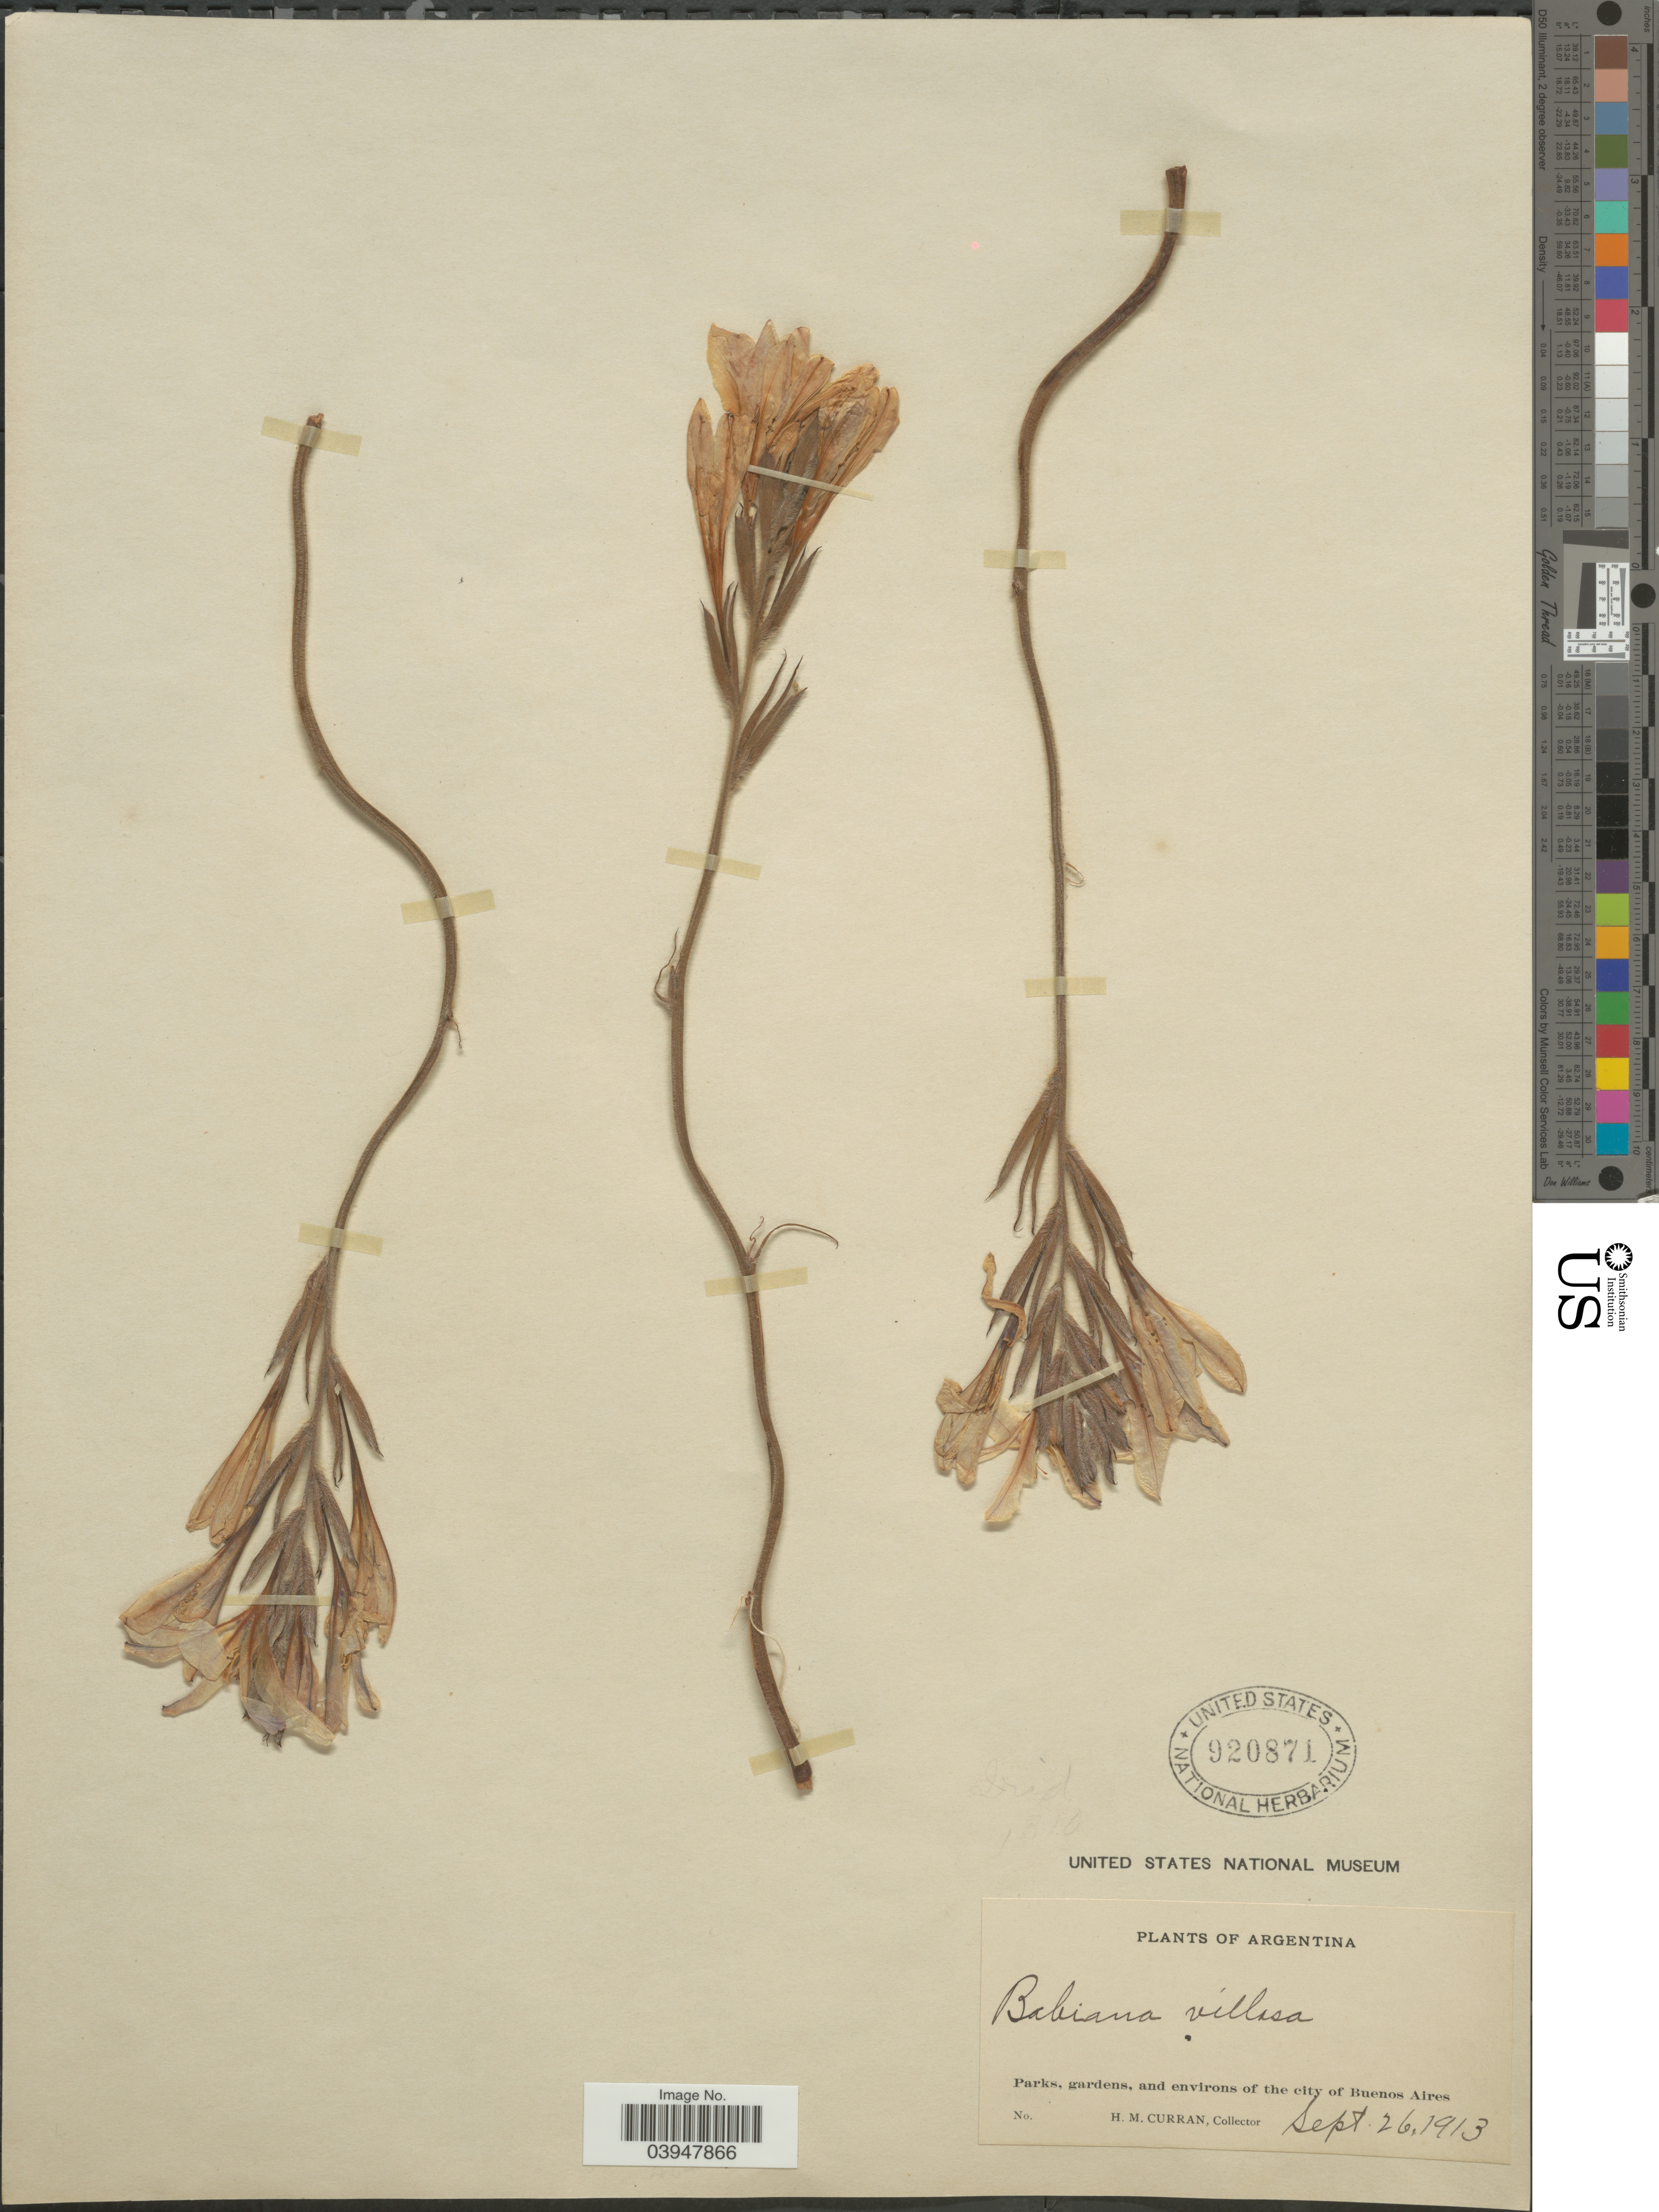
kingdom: Plantae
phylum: Tracheophyta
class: Liliopsida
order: Asparagales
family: Iridaceae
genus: Babiana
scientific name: Babiana villosa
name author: (Aiton) Ker Gawl.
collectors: H. M. Curran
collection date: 1913-09-26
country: Argentina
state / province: Buenos Aires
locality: Parks, gardens, and environs of the city of Buenos Aires.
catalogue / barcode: US 920871